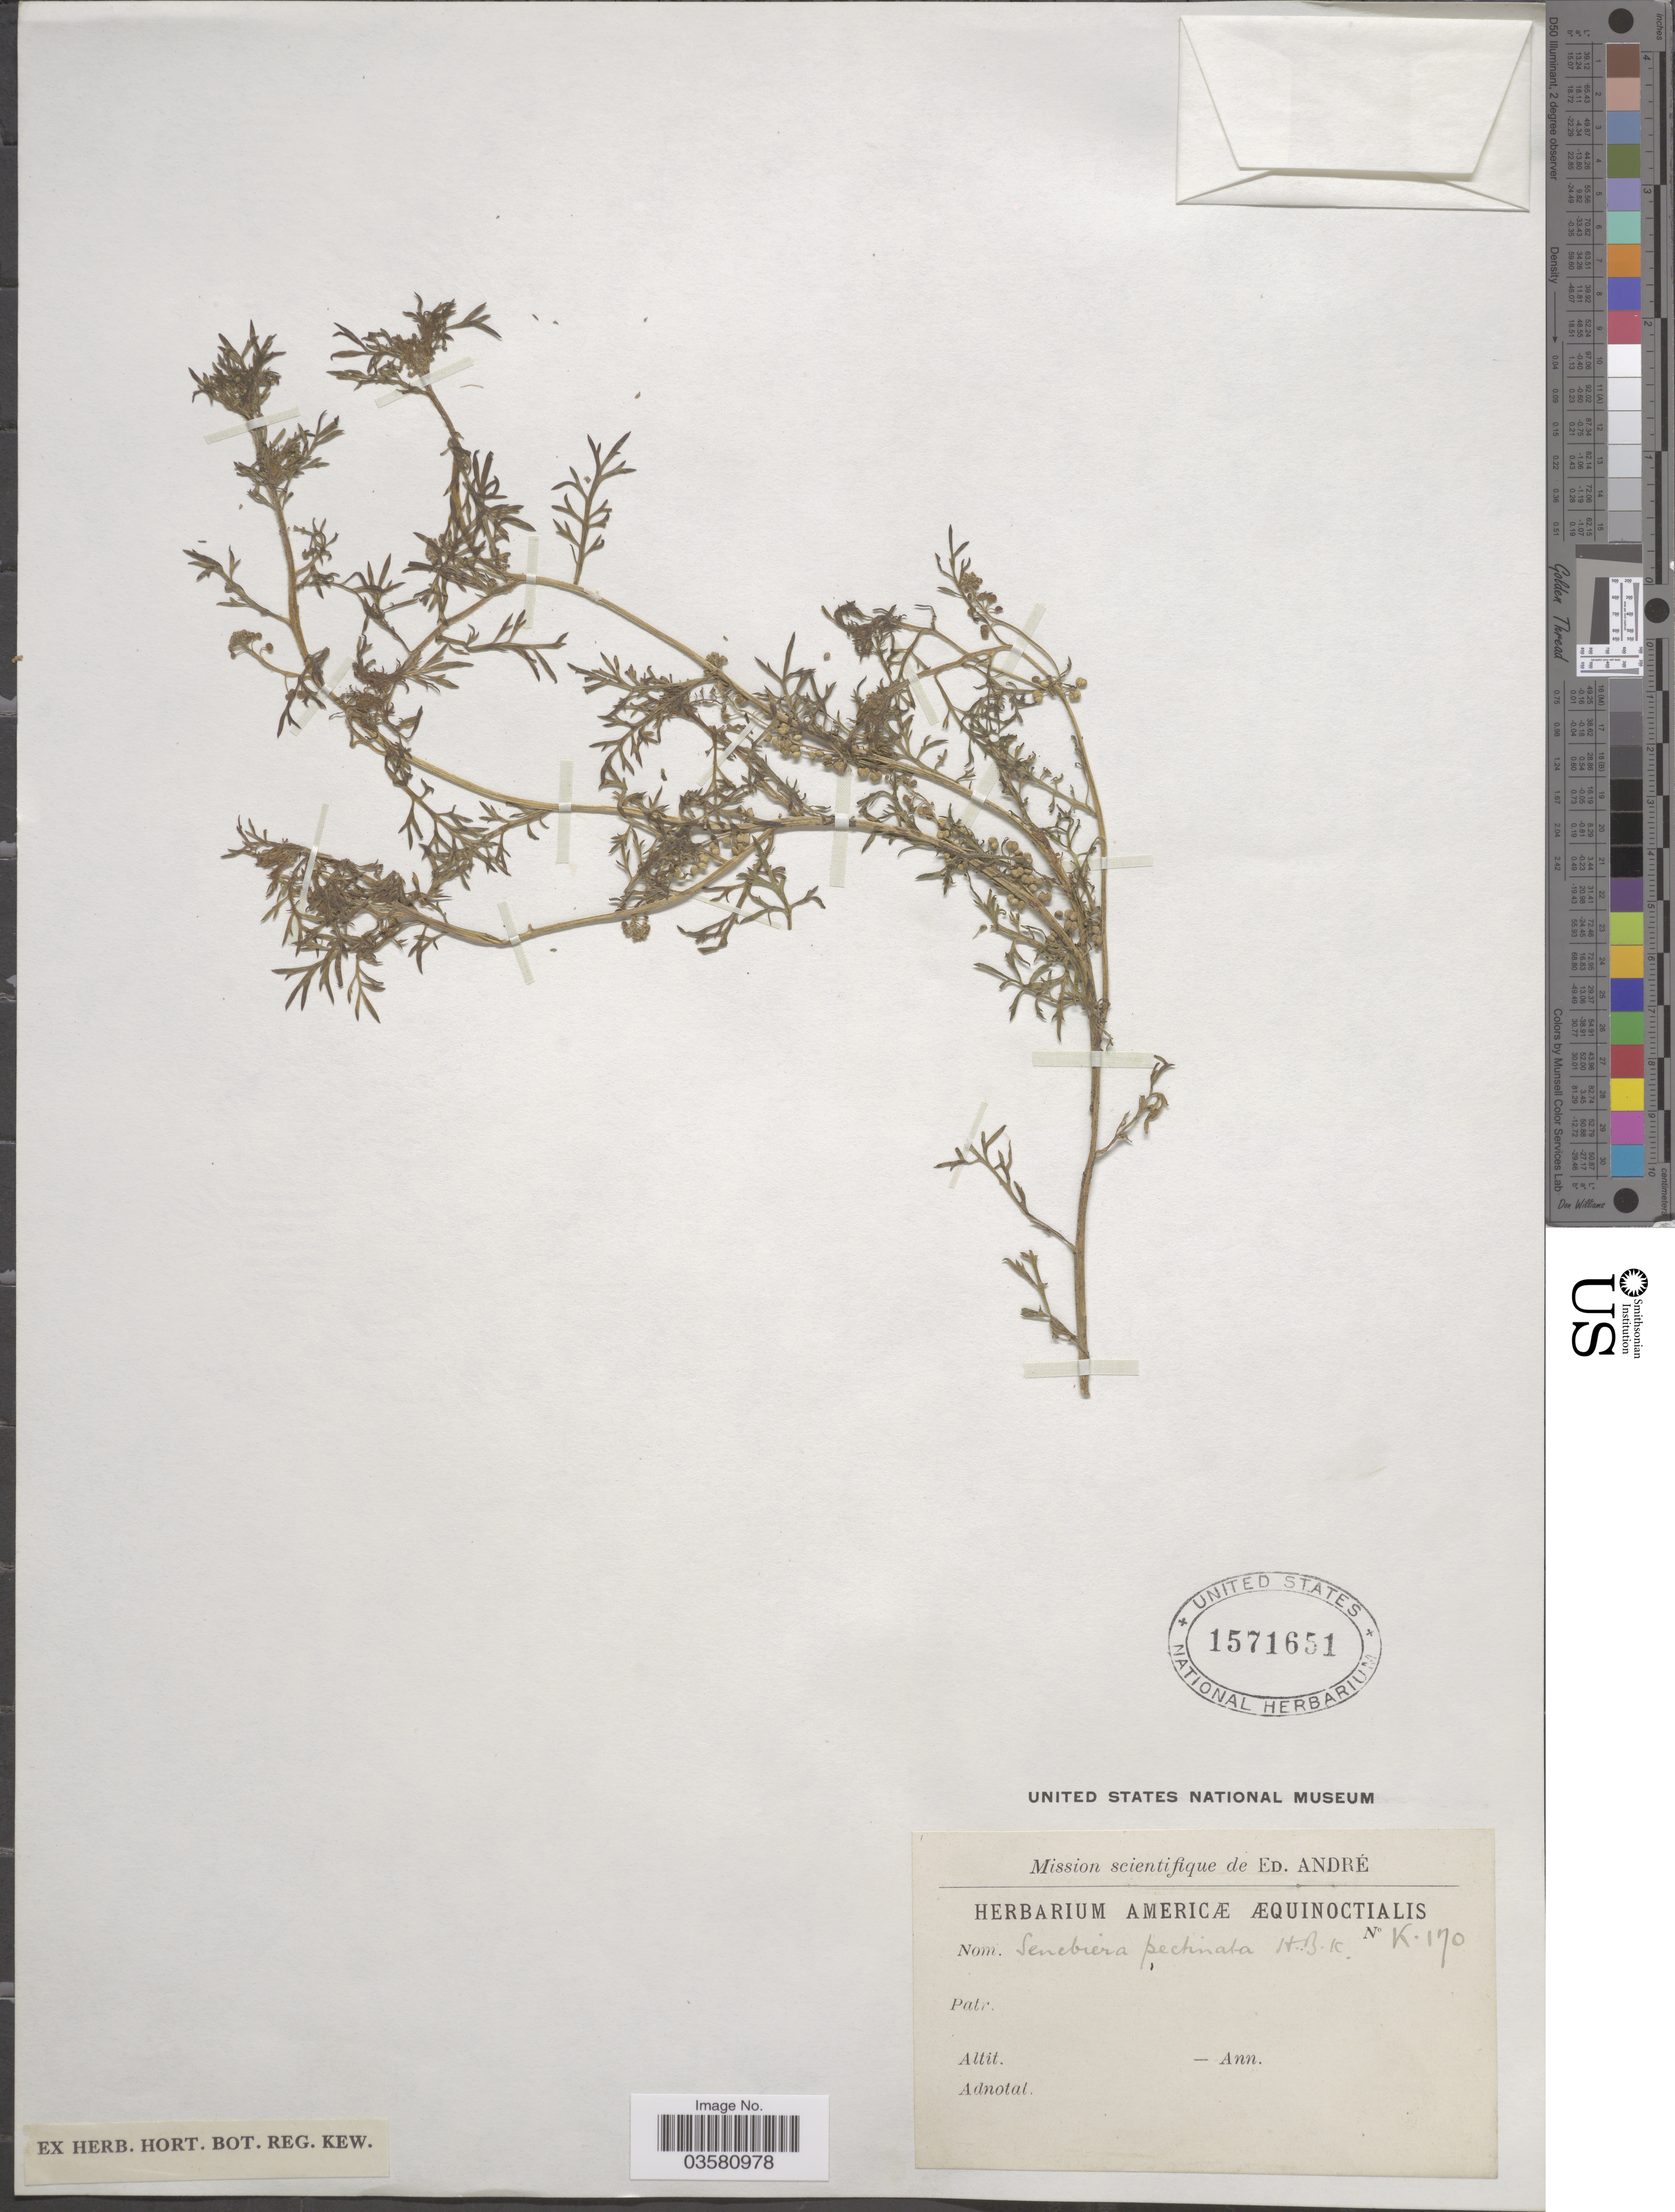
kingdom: Plantae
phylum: Tracheophyta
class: Magnoliopsida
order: Brassicales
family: Brassicaceae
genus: Lepidium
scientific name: Lepidium didymum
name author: L.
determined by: Strong, M. T., (US), Smithsonian Institution - National Museum of Natural History (UNITED STATES)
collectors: ex herb. Americæ Æquinoctialis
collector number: K.170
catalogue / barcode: US 1571651